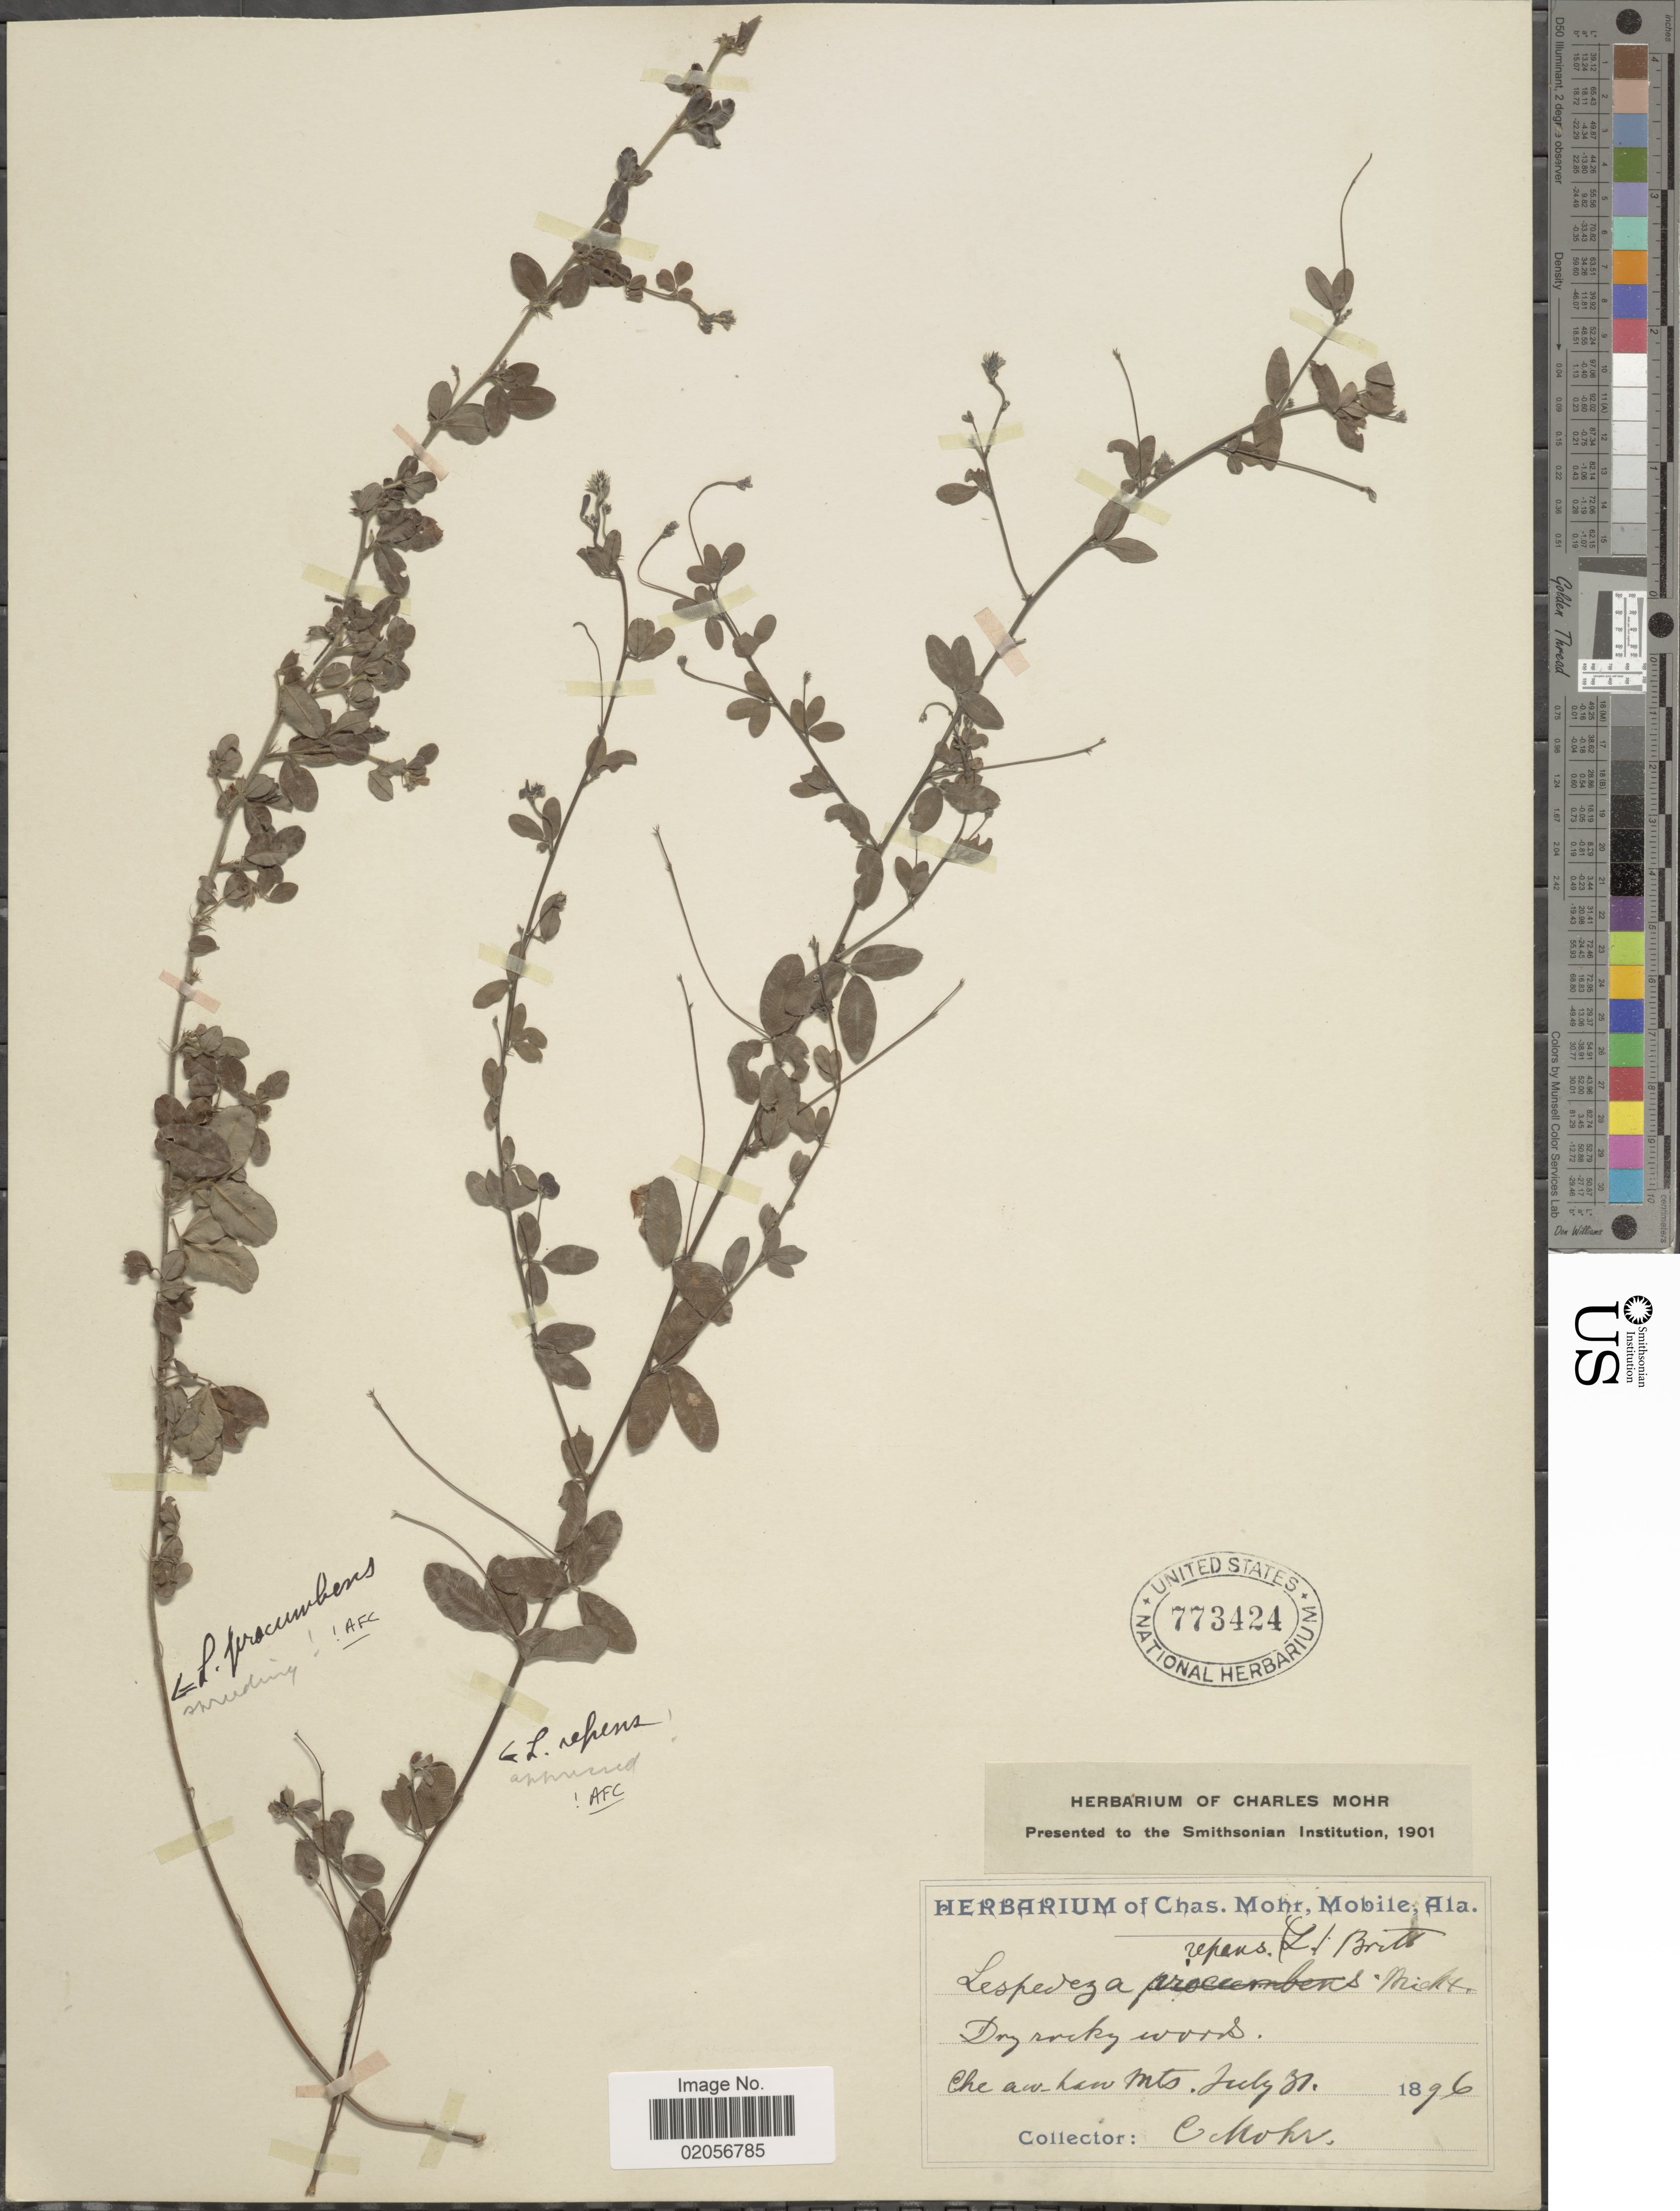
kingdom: Plantae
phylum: Tracheophyta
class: Magnoliopsida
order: Fabales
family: Fabaceae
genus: Lespedeza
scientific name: Lespedeza procumbens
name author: Michx.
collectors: C. T. Mohr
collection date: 1896-07-31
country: United States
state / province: Alabama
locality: Che-aw-haw Mts.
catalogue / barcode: US 773424